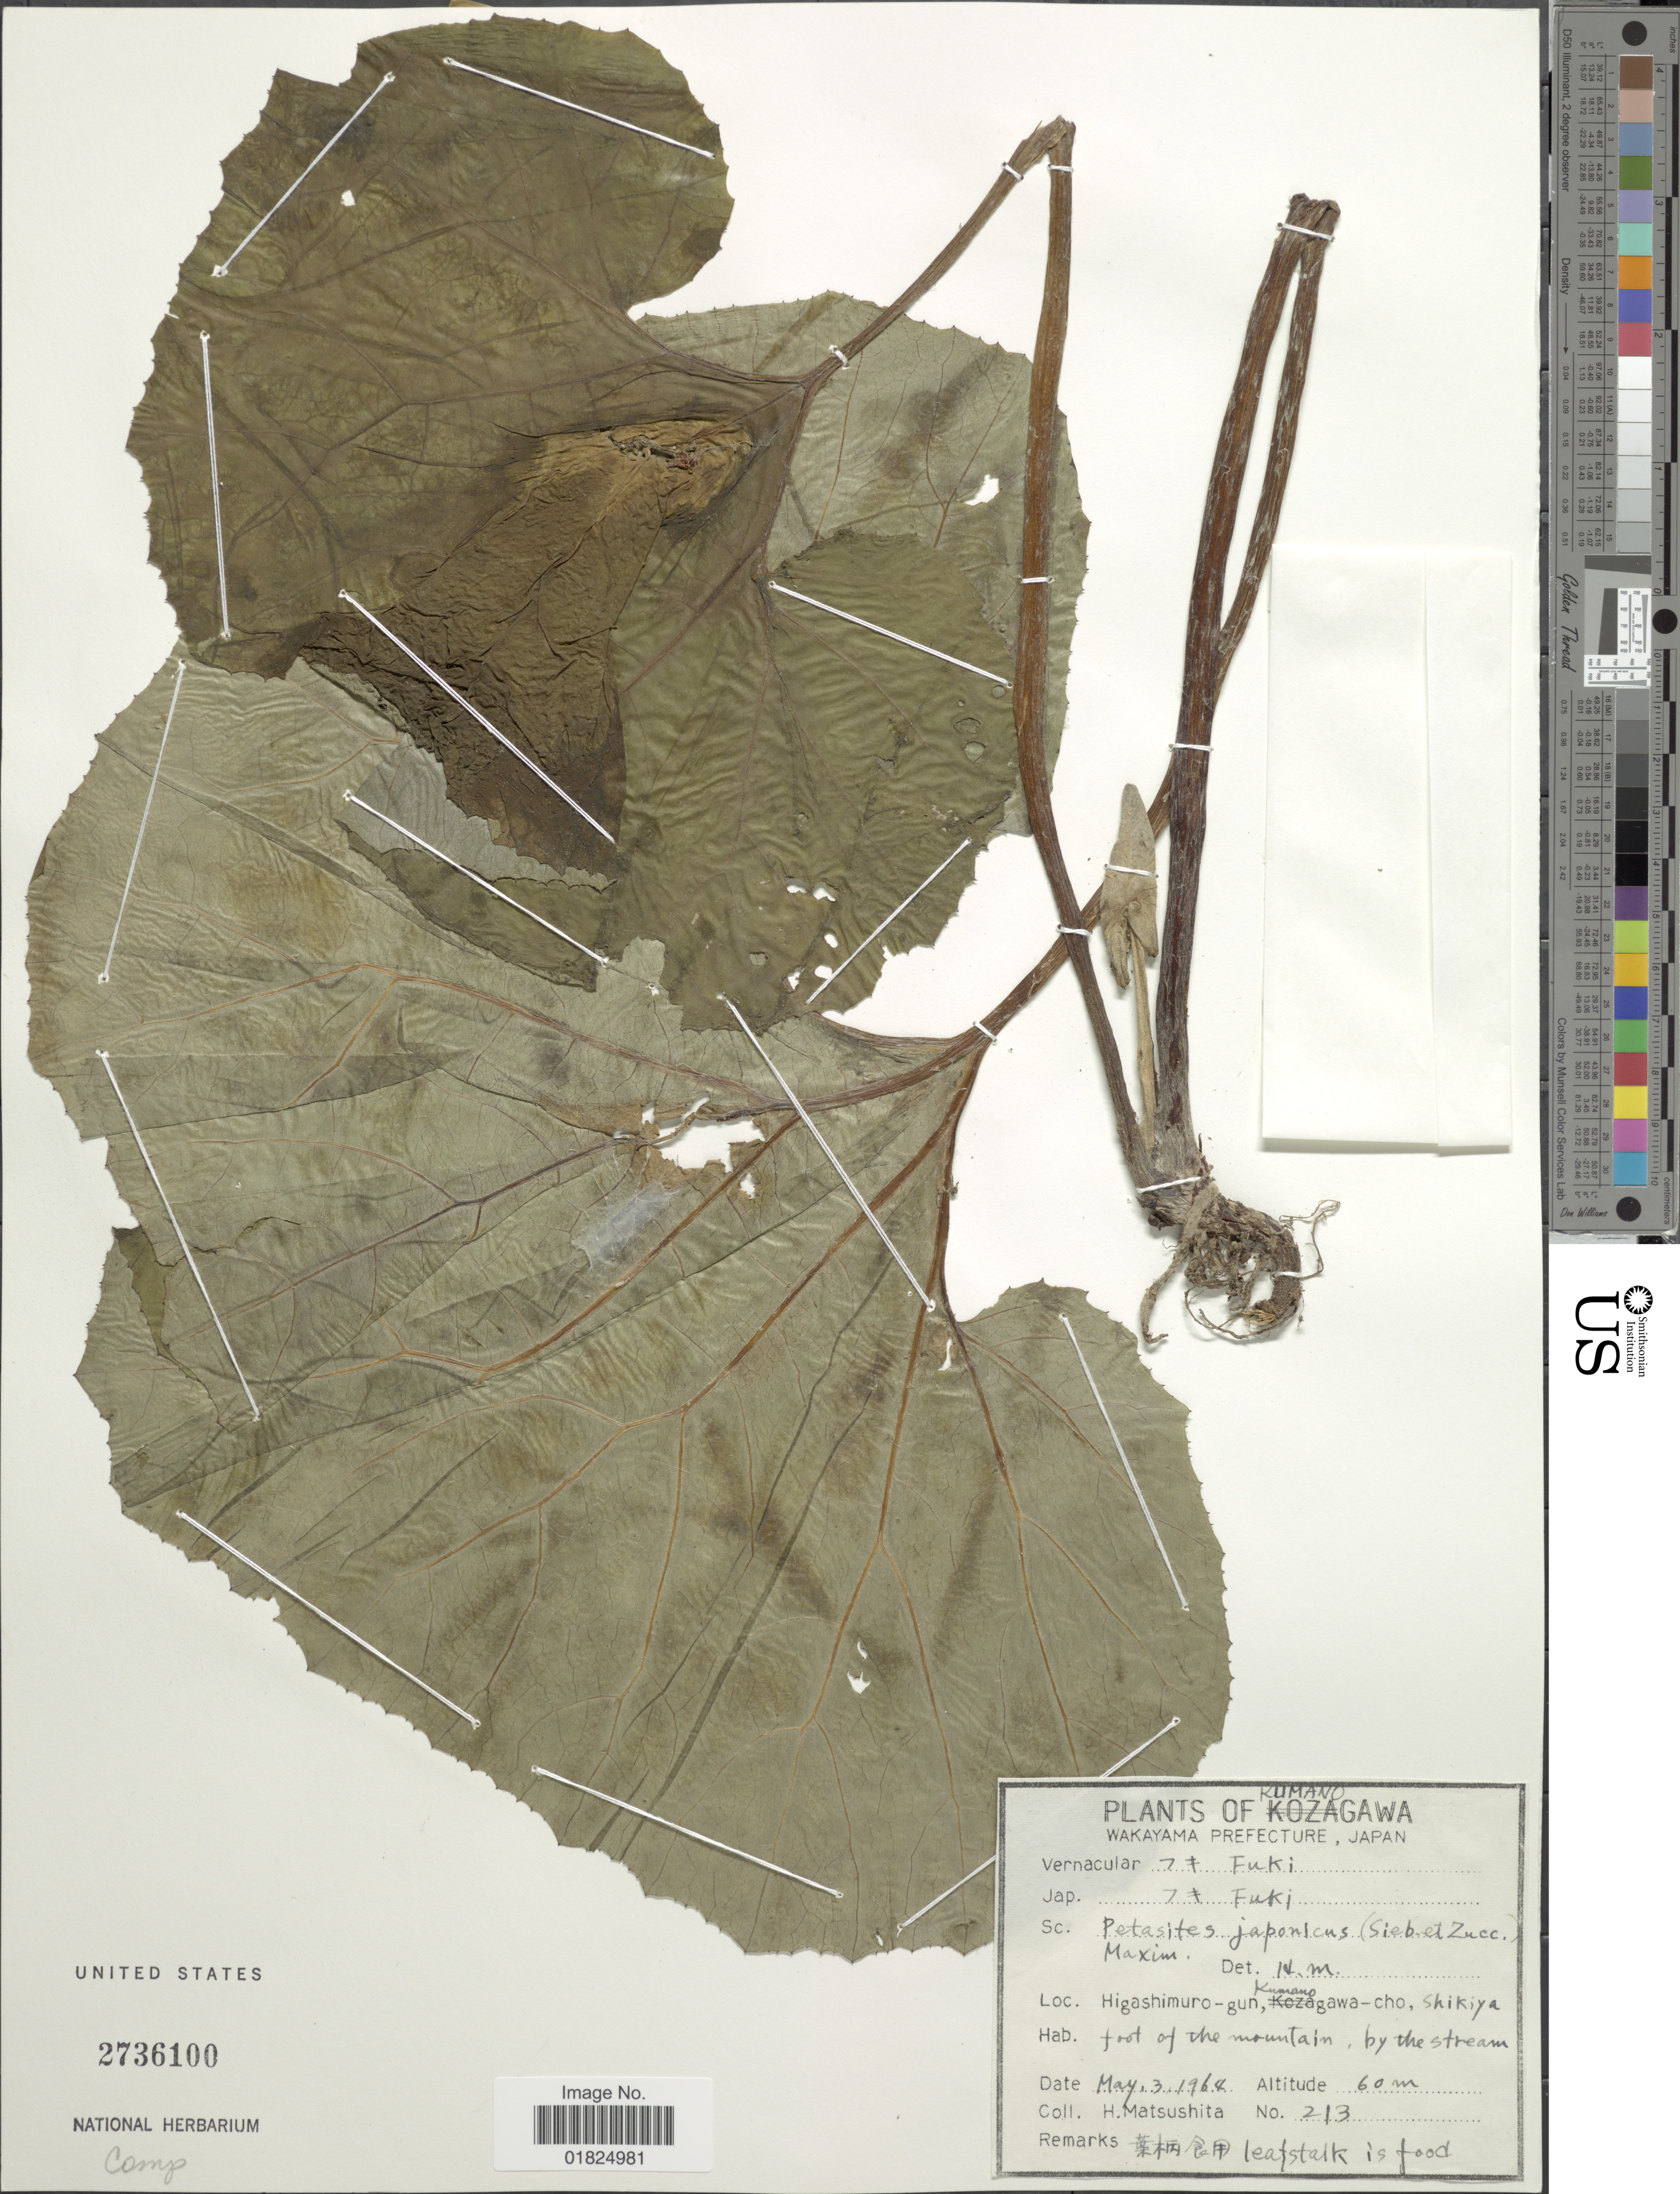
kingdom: Plantae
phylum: Tracheophyta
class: Magnoliopsida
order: Asterales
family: Asteraceae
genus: Petasites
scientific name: Petasites japonicus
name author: (Siebold & Zucc.) Maxim.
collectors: H. Matsushita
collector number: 213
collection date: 1964-05-03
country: Japan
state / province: Wakayama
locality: Kumanogawa. Wakayama Prefecture. Higashimuro-gun, Kumanogawa-cho, shikiya. foot of the mountain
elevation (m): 60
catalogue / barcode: US 2736100